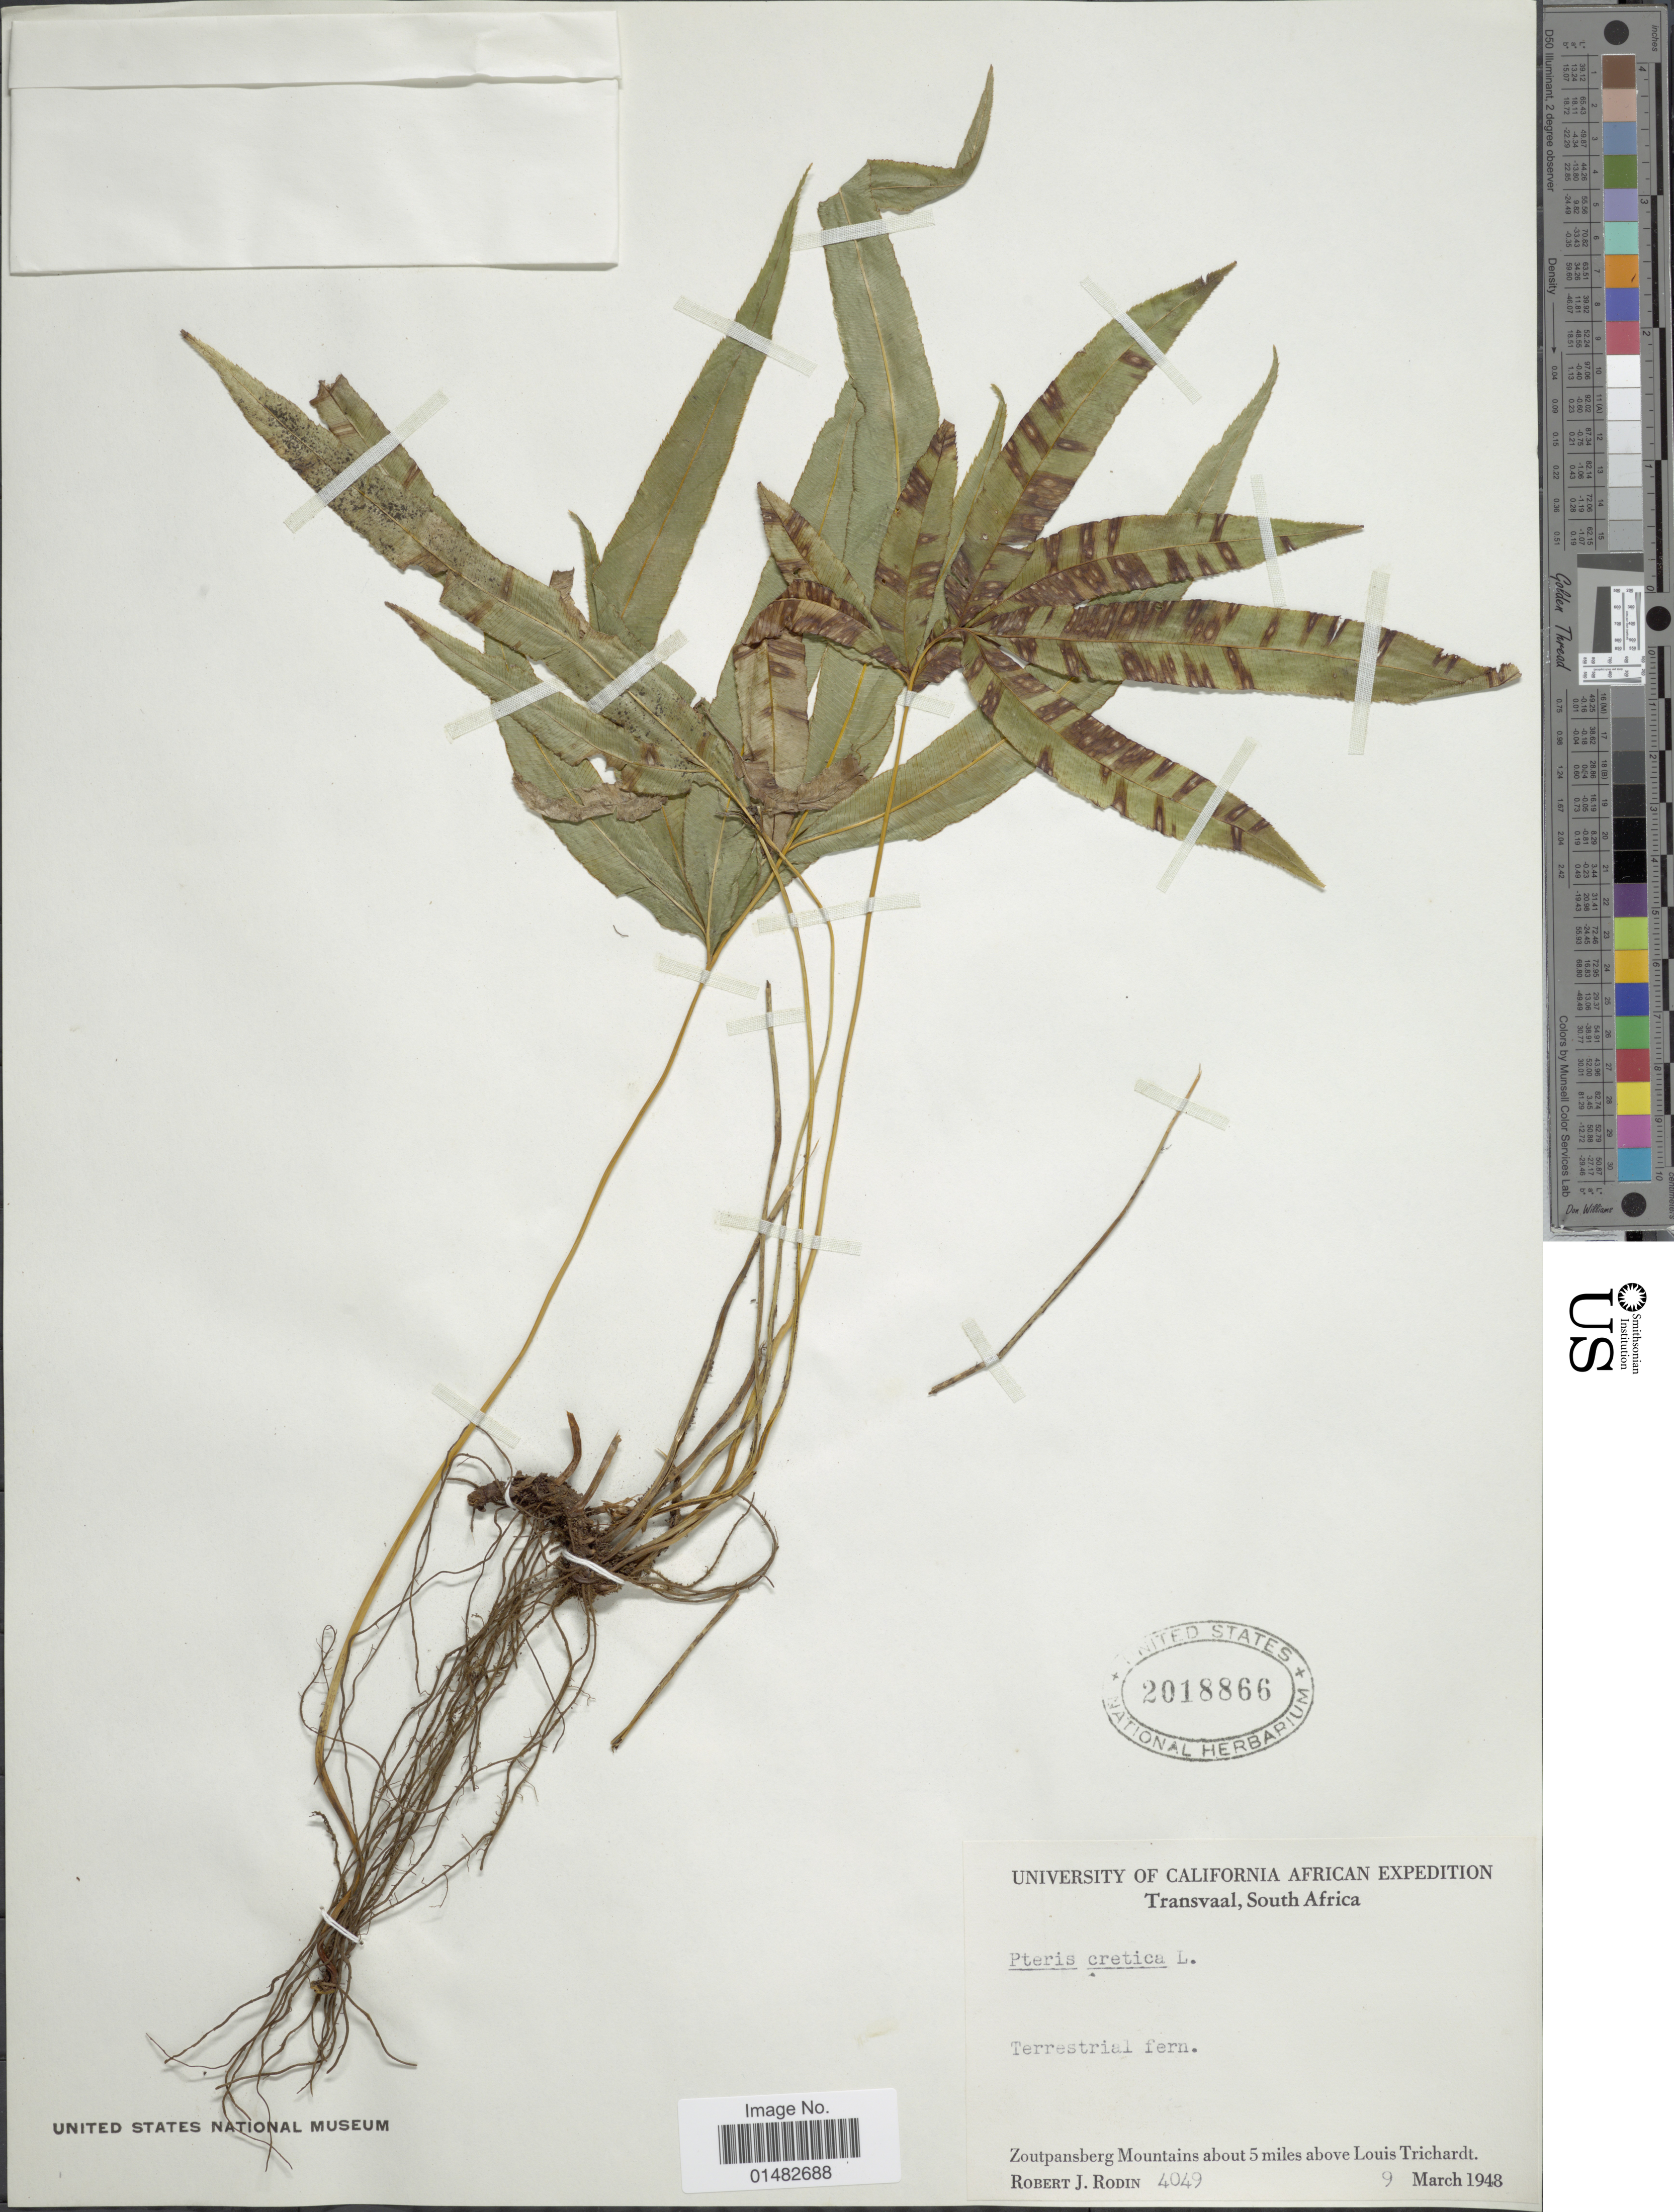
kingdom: Plantae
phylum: Tracheophyta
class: Polypodiopsida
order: Polypodiales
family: Pteridaceae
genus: Pteris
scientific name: Pteris cretica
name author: L.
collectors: R. J. Rodin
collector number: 4049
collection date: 1948-03-09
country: South Africa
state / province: Limpopo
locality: Transvaal, South Africa, Zoupanberg Mountain about 5 miles above Louis Trichardt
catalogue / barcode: US 2018866